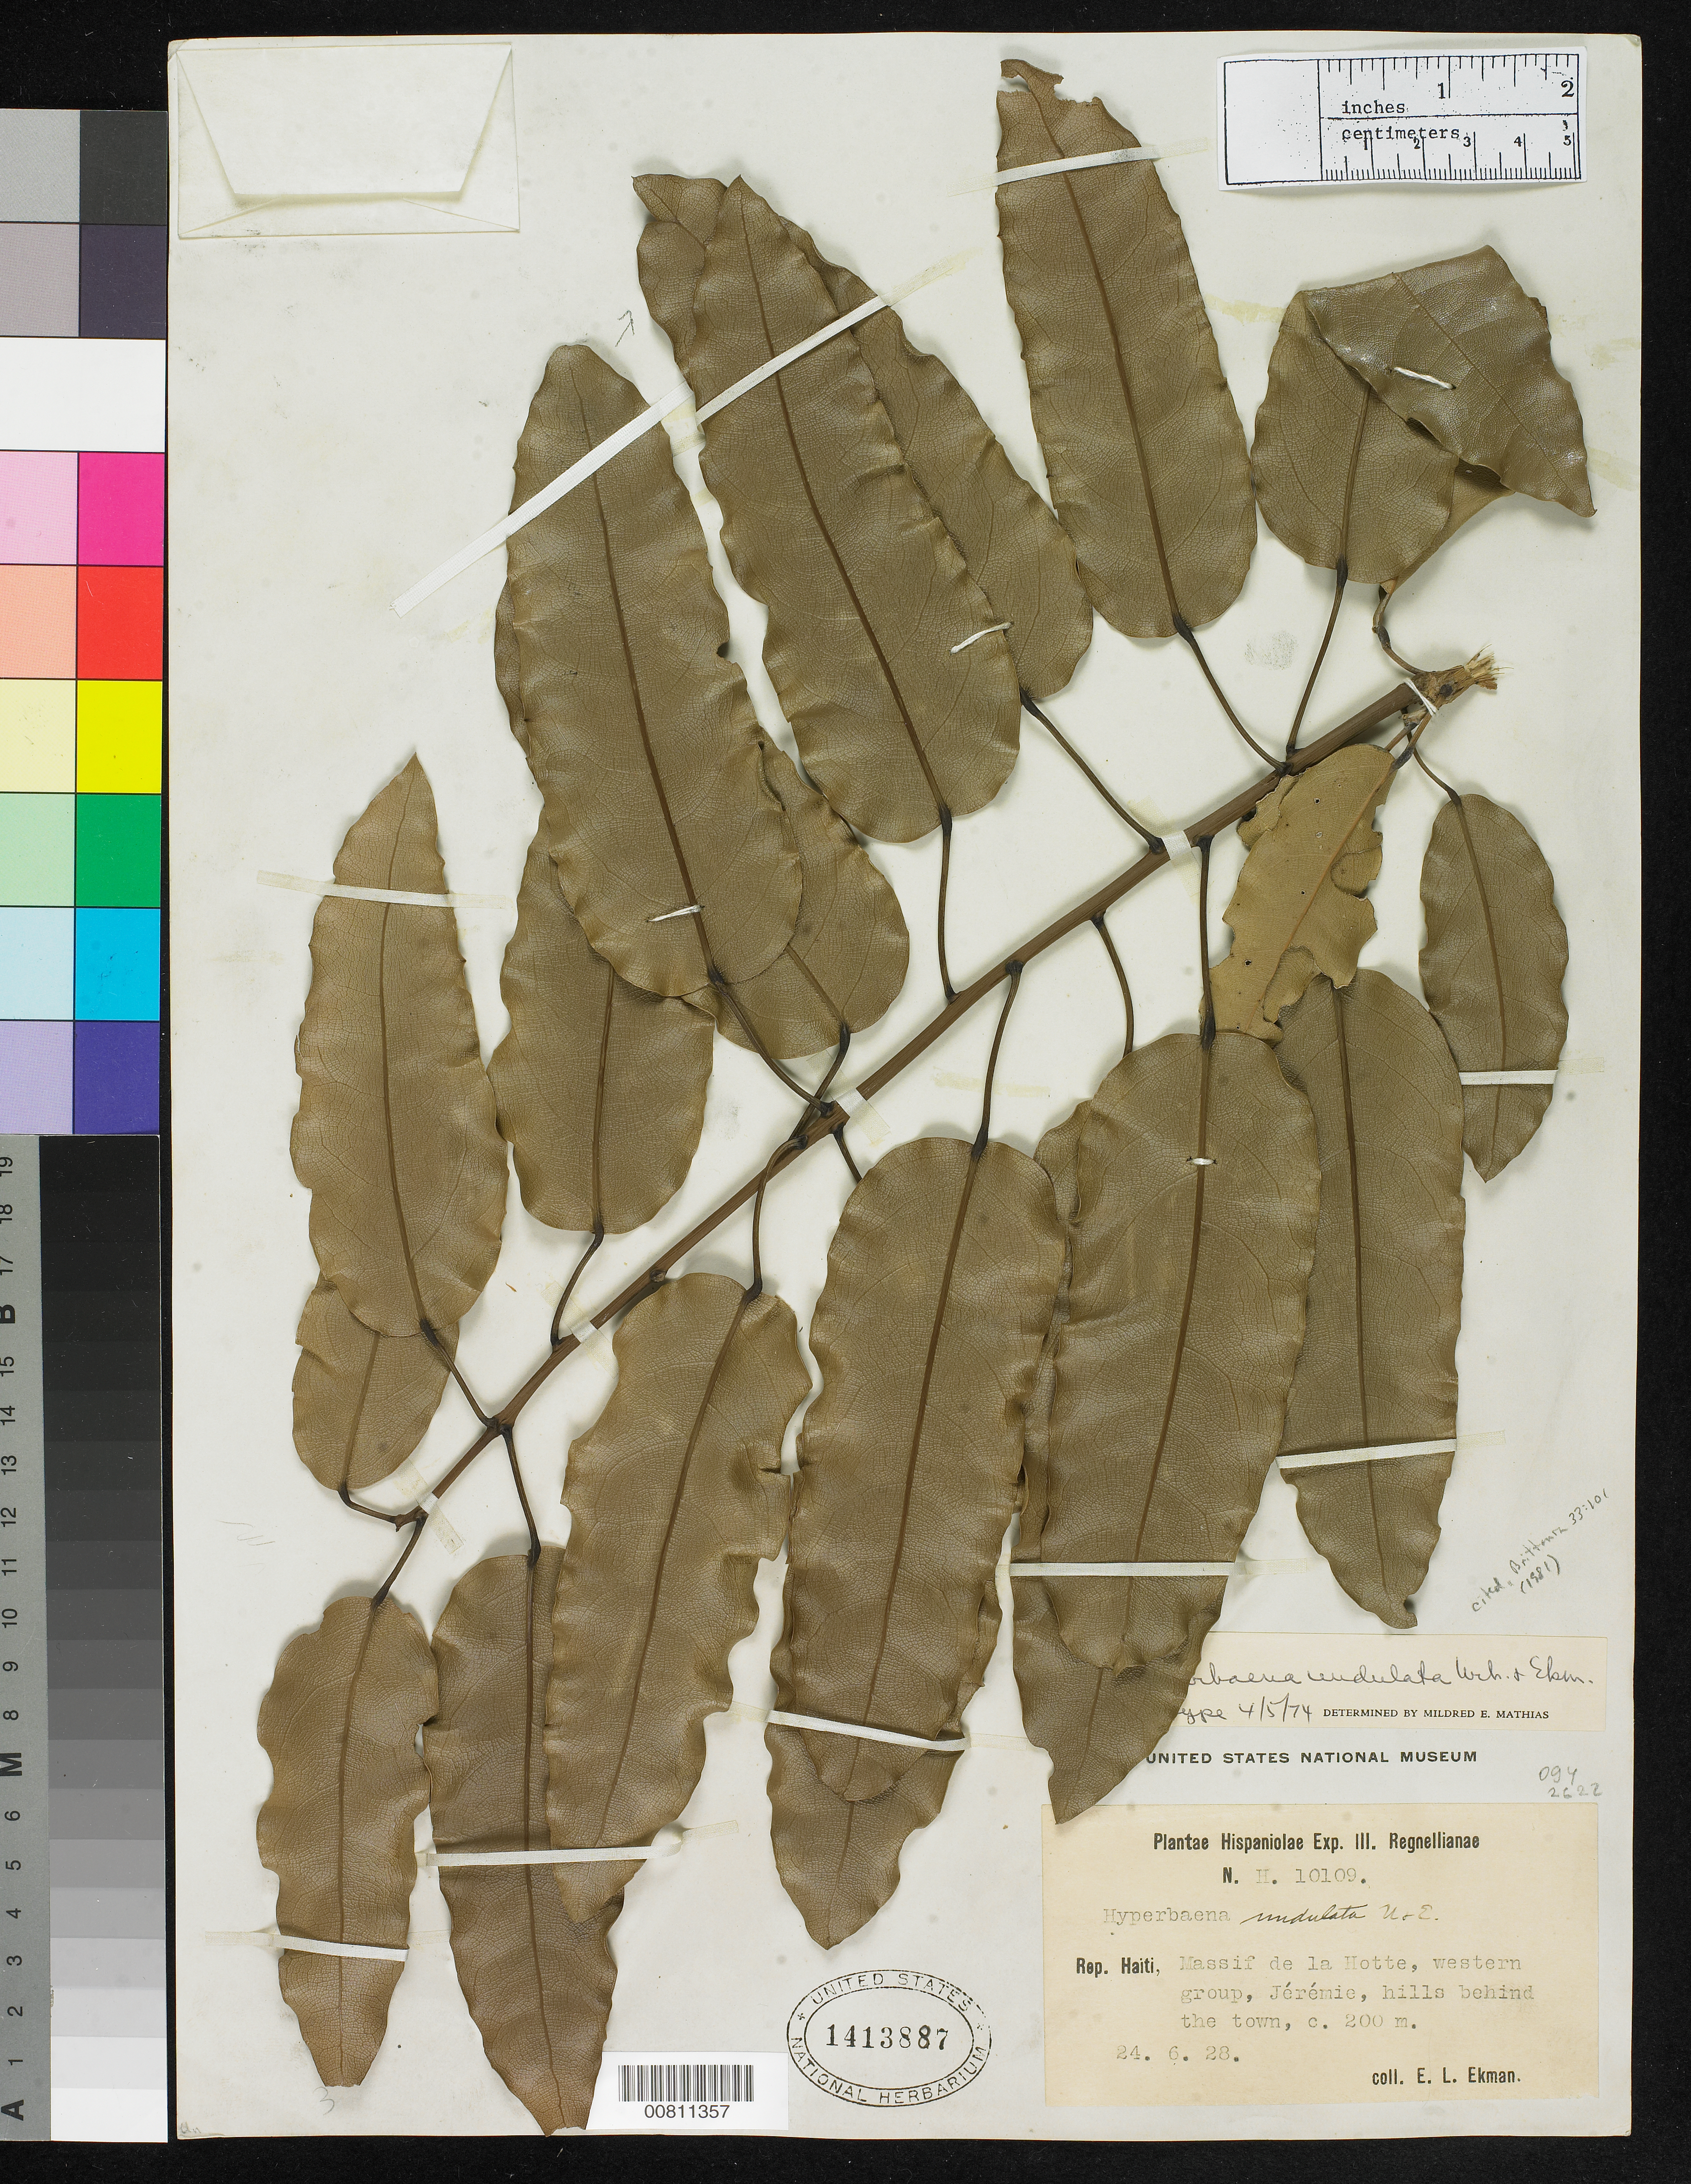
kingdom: Plantae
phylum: Tracheophyta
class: Magnoliopsida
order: Ranunculales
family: Menispermaceae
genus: Hyperbaena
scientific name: Hyperbaena undulata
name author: Urb. & Ekman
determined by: Mathias, M. E.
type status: Isotype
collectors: E. L. Ekman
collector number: H10109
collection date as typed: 24 Jun 1928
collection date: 1928-06-24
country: Haiti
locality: Massif de la Hotte, western group, Jérémie, hills behind the town.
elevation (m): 200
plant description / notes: Cited by Mathias & Theobald, Brittonia 33: 101 (1981).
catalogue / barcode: US 1413887